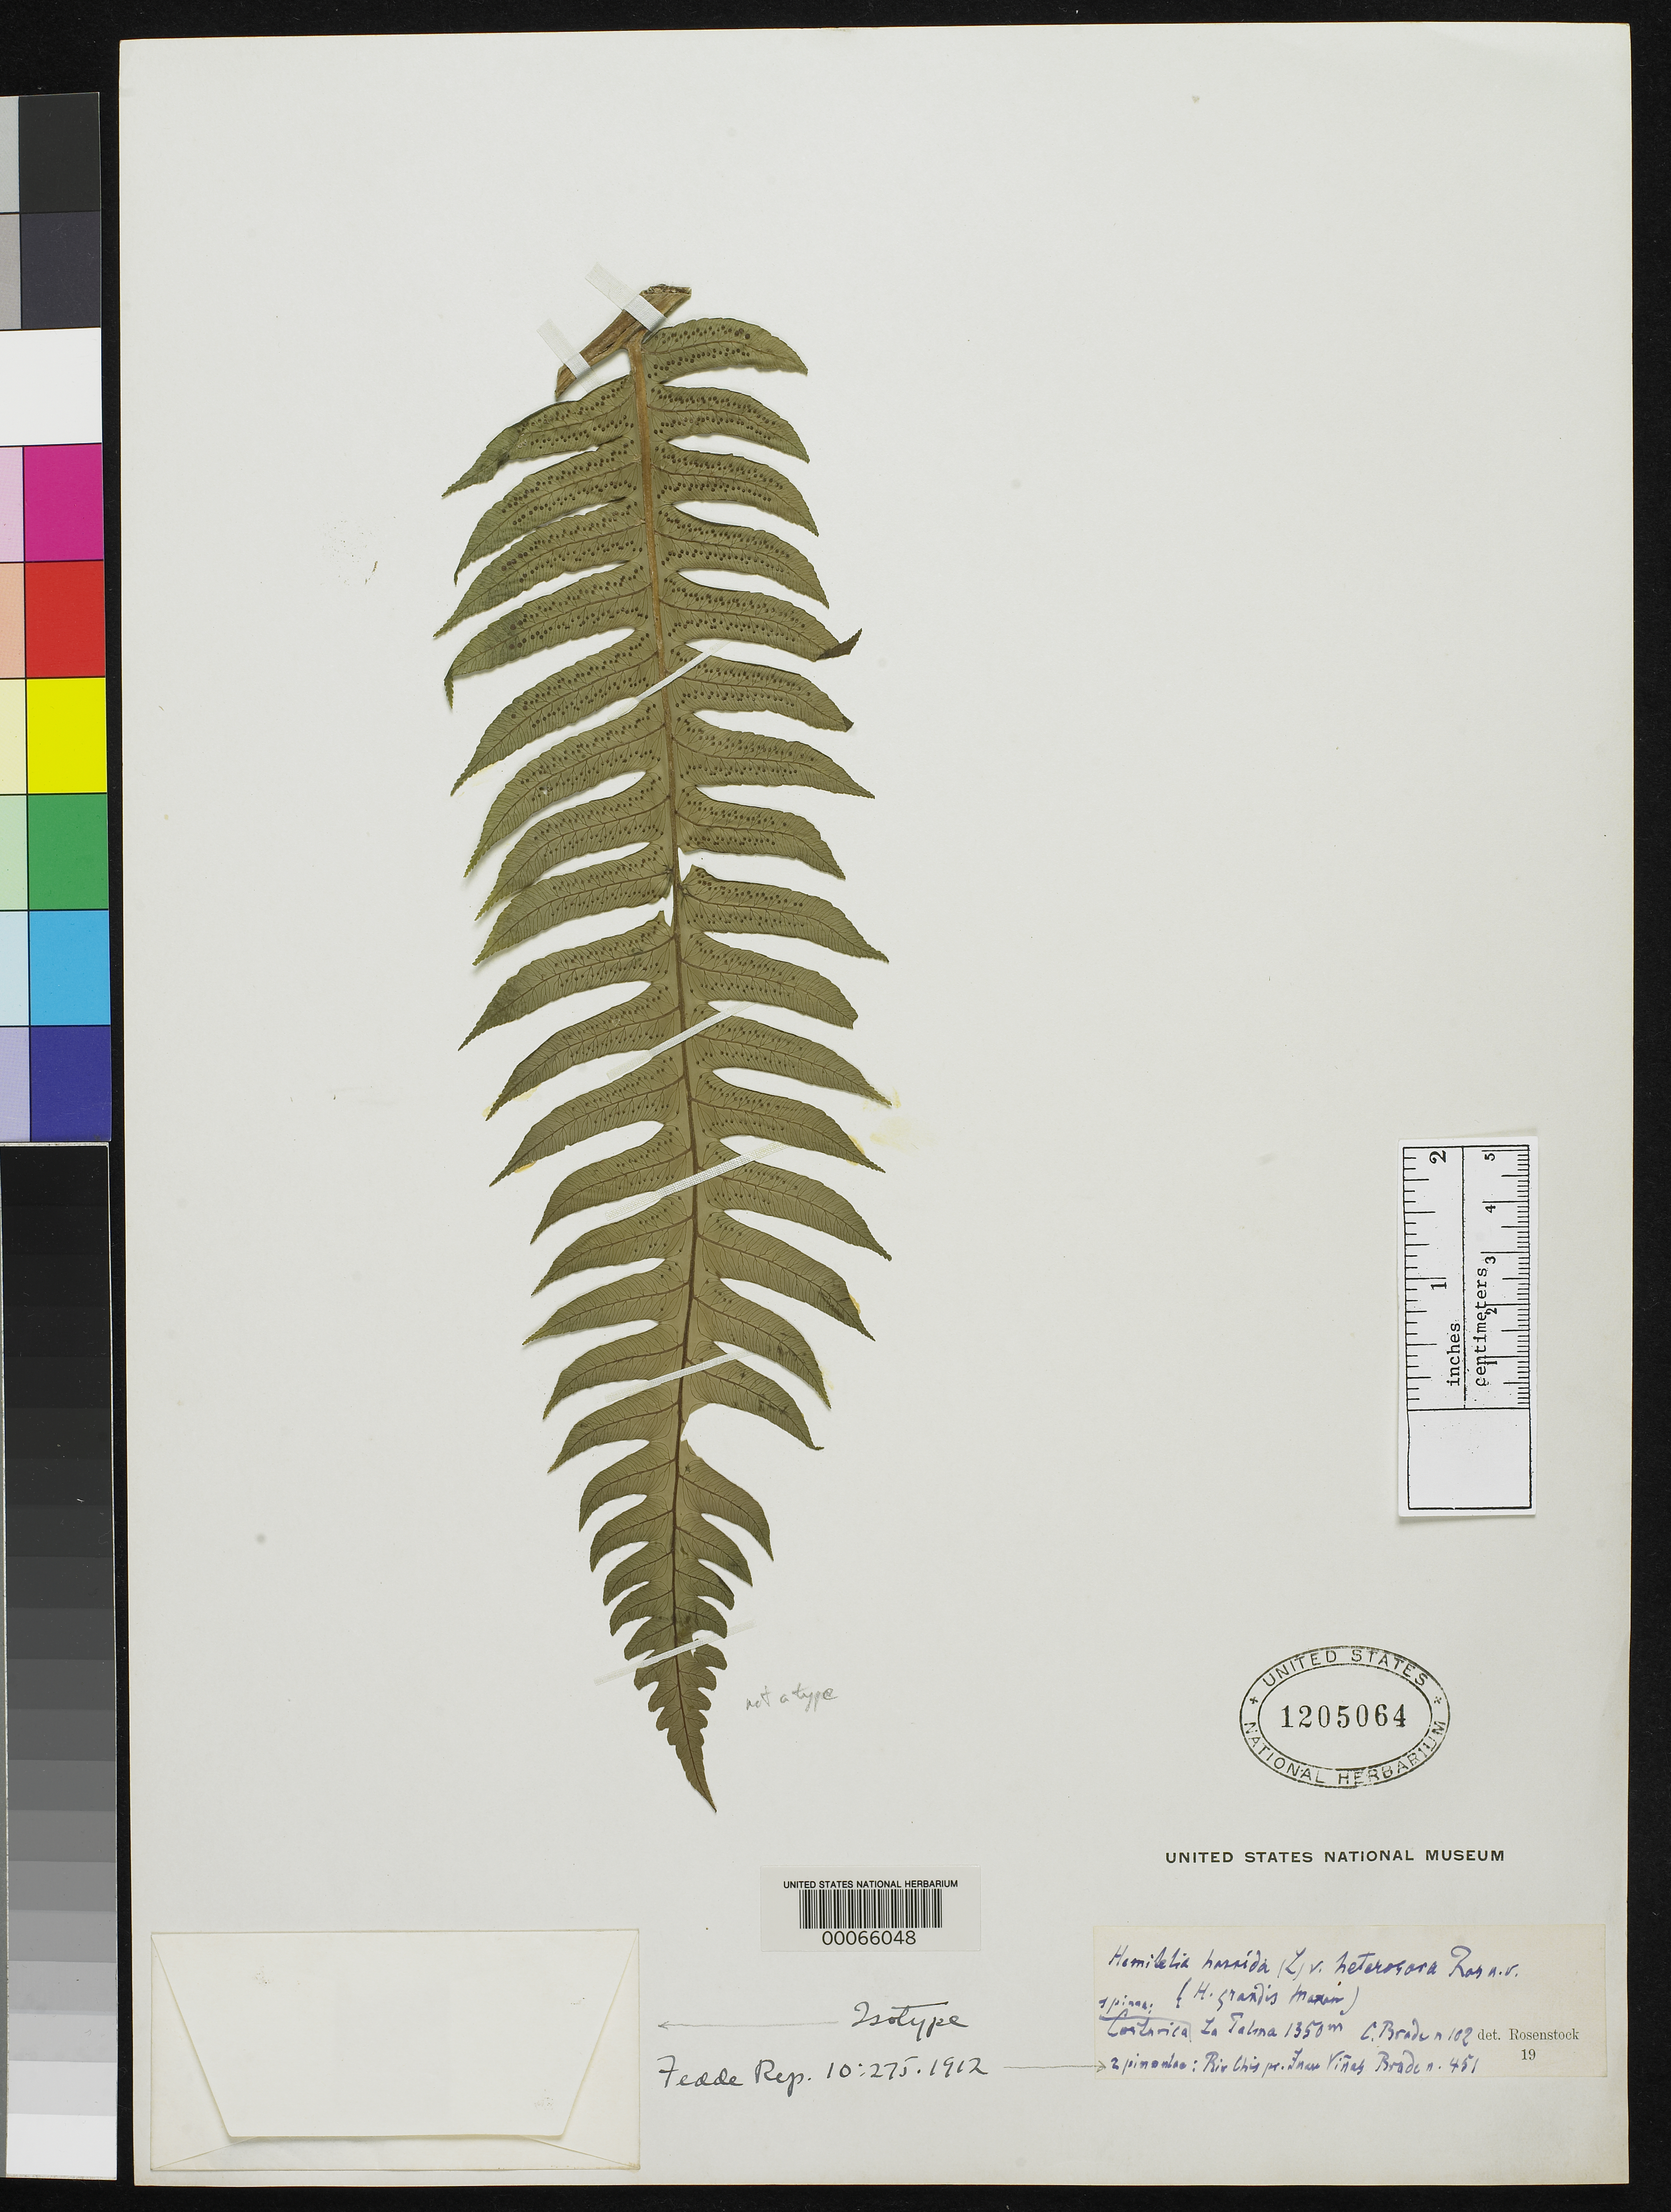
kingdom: Plantae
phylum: Tracheophyta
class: Polypodiopsida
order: Cyatheales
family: Cyatheaceae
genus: Hemitelia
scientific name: Hemitelia horrida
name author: Rosenst.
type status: Isotype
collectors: A. C. Brade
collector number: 451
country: Costa Rica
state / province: San José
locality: La Palma.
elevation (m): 1350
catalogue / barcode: US 1205064